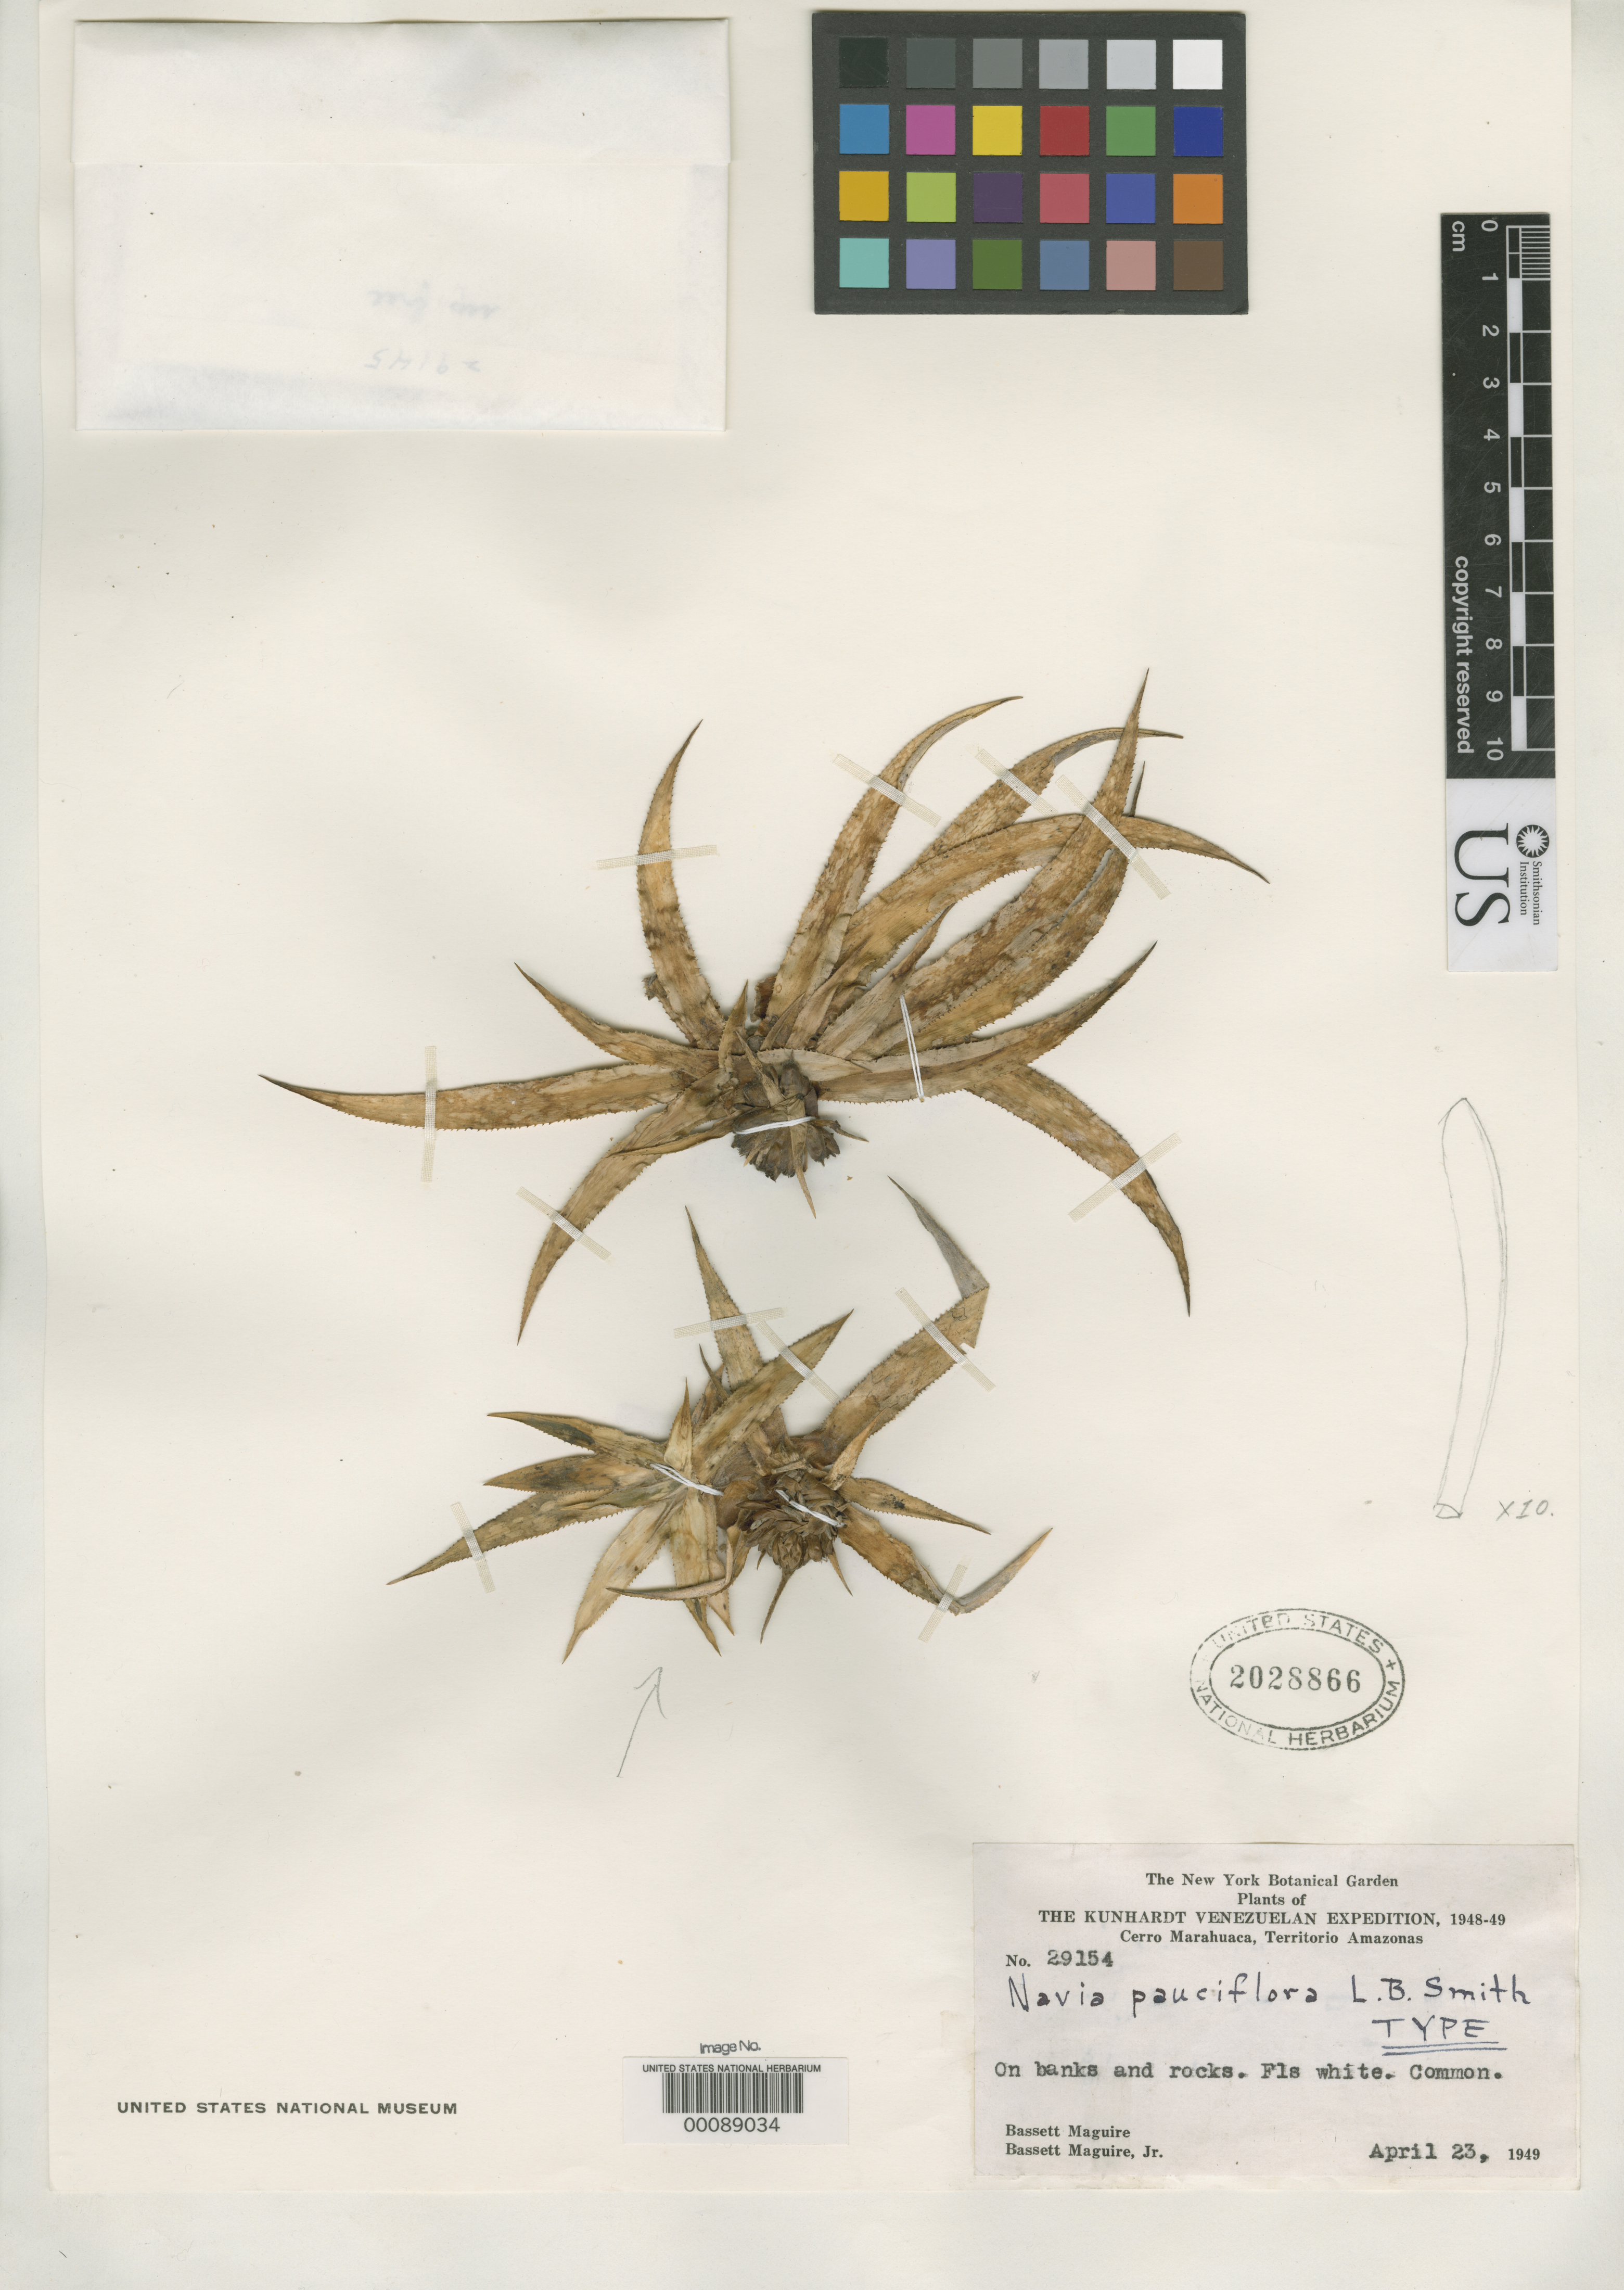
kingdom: Plantae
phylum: Tracheophyta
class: Liliopsida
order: Poales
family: Bromeliaceae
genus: Navia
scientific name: Navia pauciflora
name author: L.B. Sm.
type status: Holotype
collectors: B. Maguire & B. Maguire Jr.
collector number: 29154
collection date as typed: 23 Apr 1949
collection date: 1949-04-23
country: Venezuela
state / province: Amazonas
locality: Cerro Marahuaca.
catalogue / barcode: US 2028866